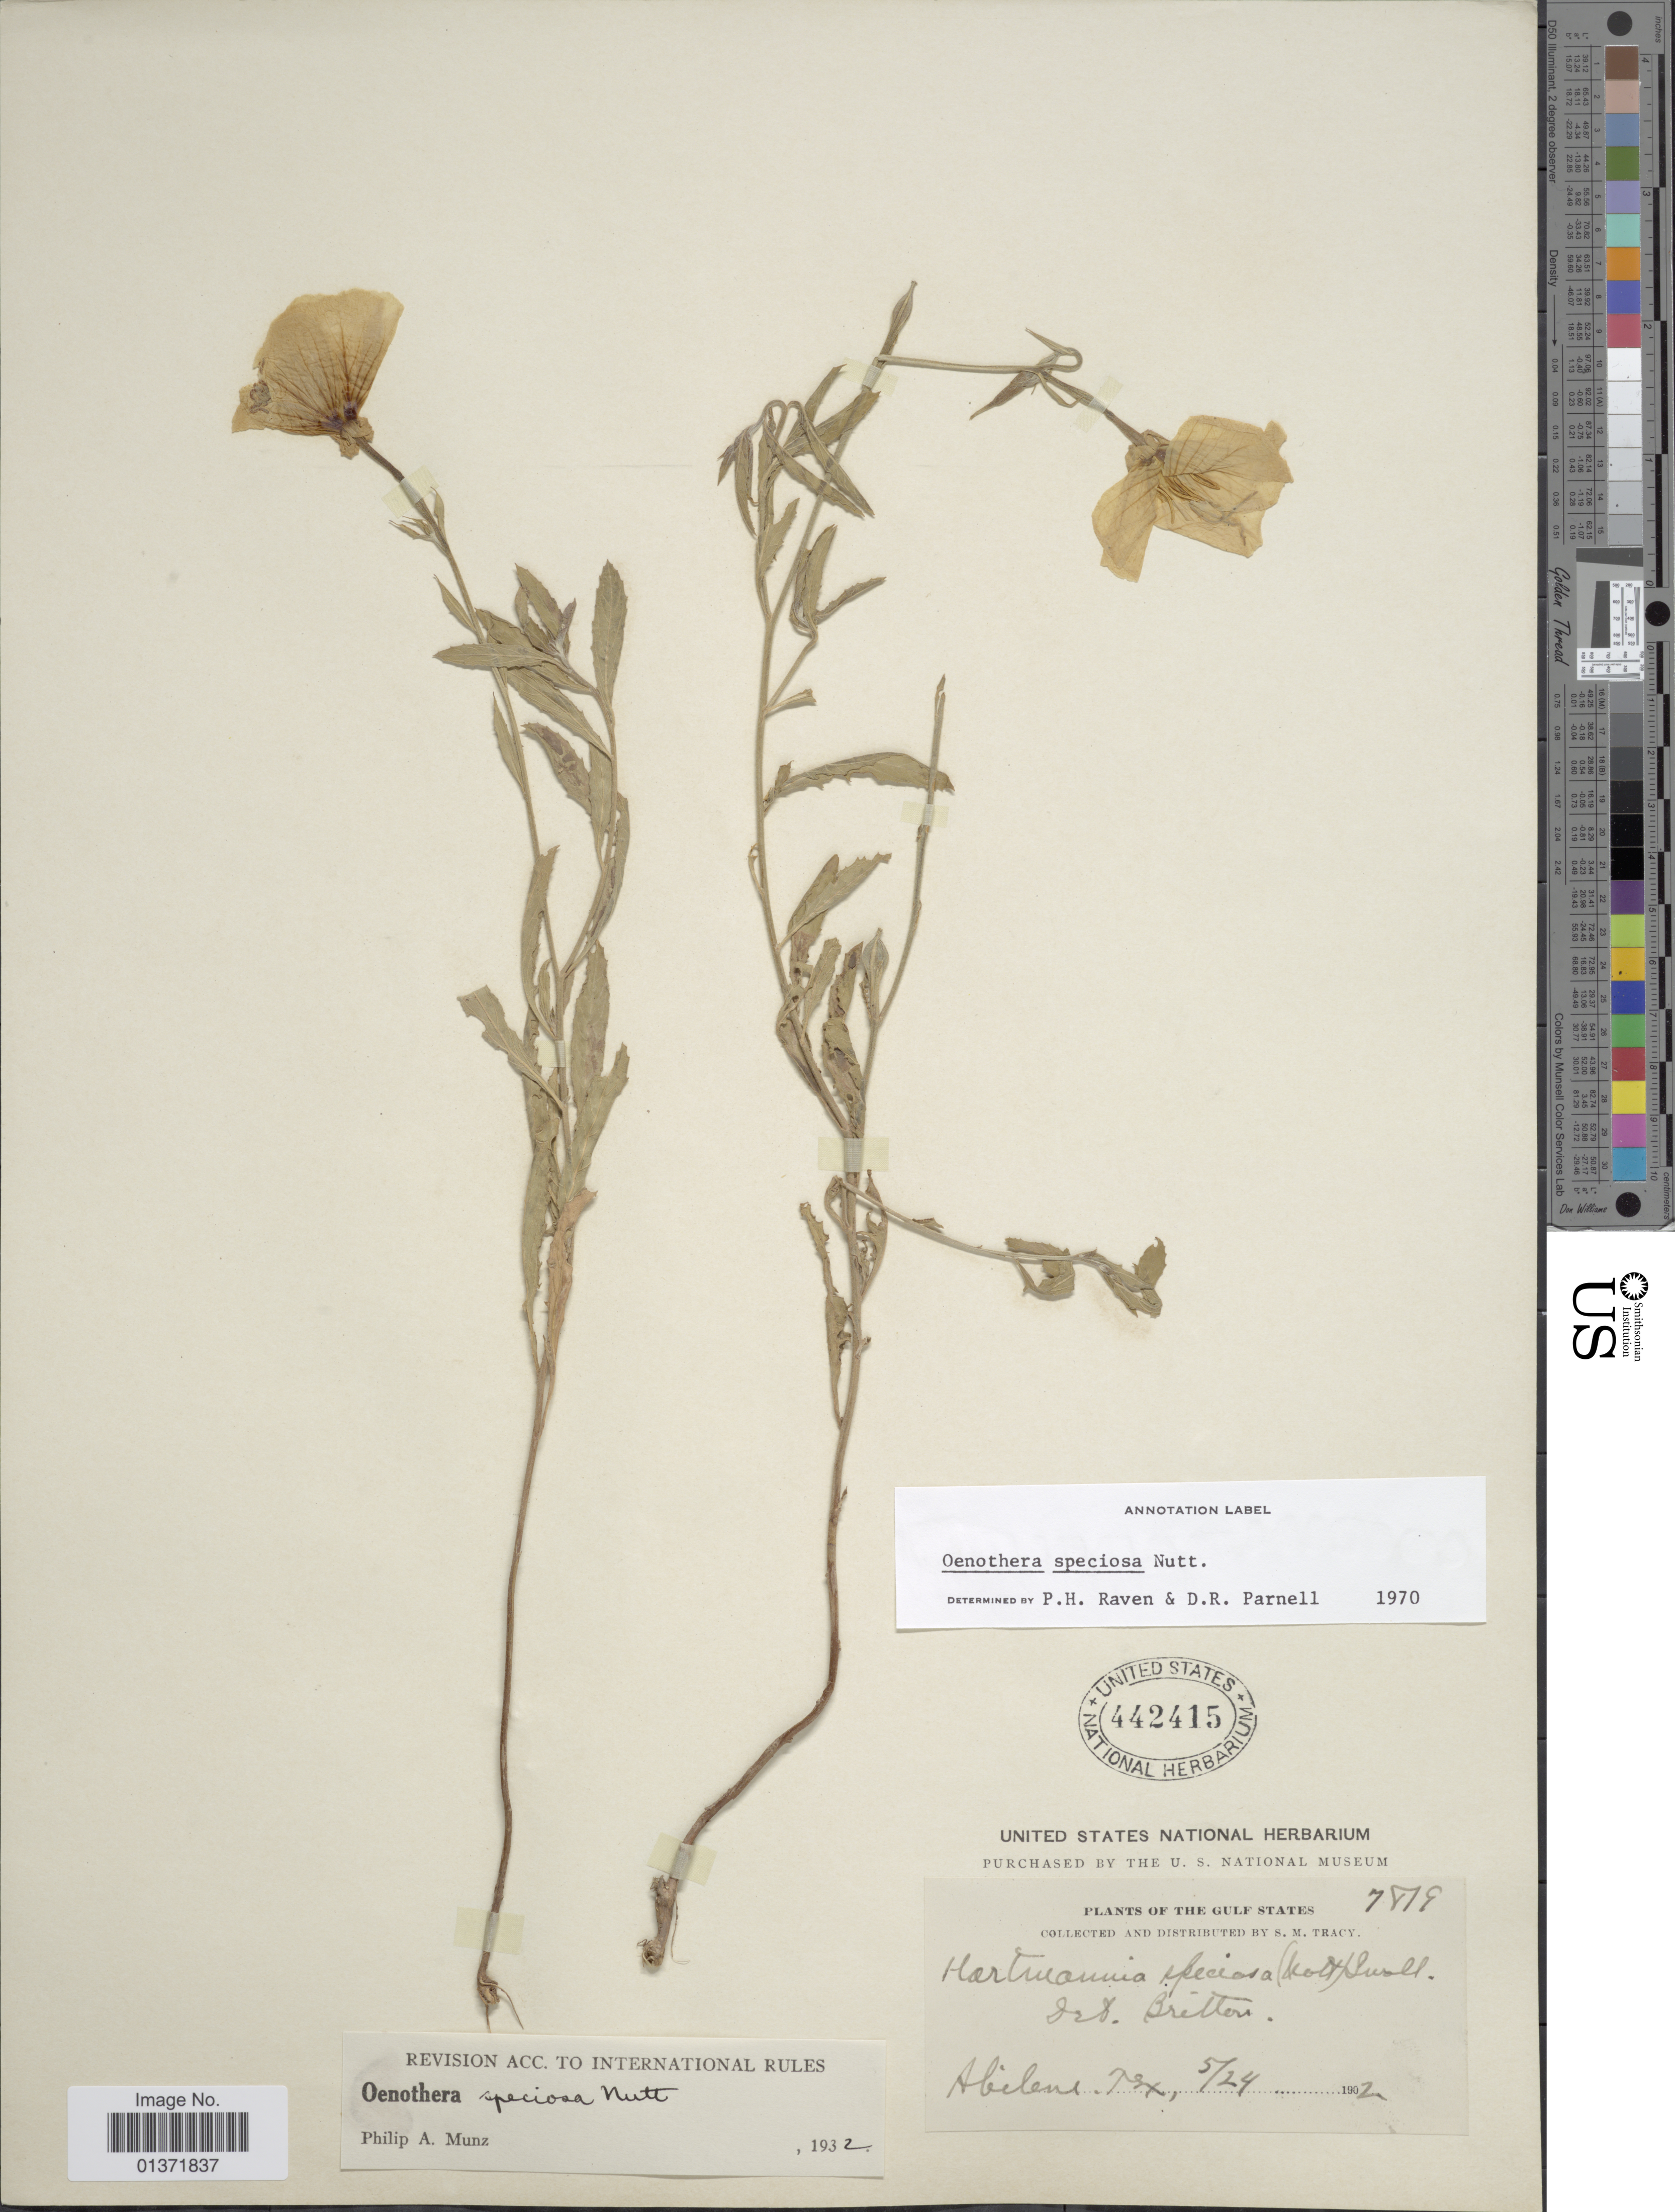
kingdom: Plantae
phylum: Tracheophyta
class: Magnoliopsida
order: Myrtales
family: Onagraceae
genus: Oenothera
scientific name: Oenothera speciosa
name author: Nutt.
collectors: S. M. Tracy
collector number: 7819*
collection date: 1902-04-24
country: United States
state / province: Texas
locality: Gulf States, Abilene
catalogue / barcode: US 442415